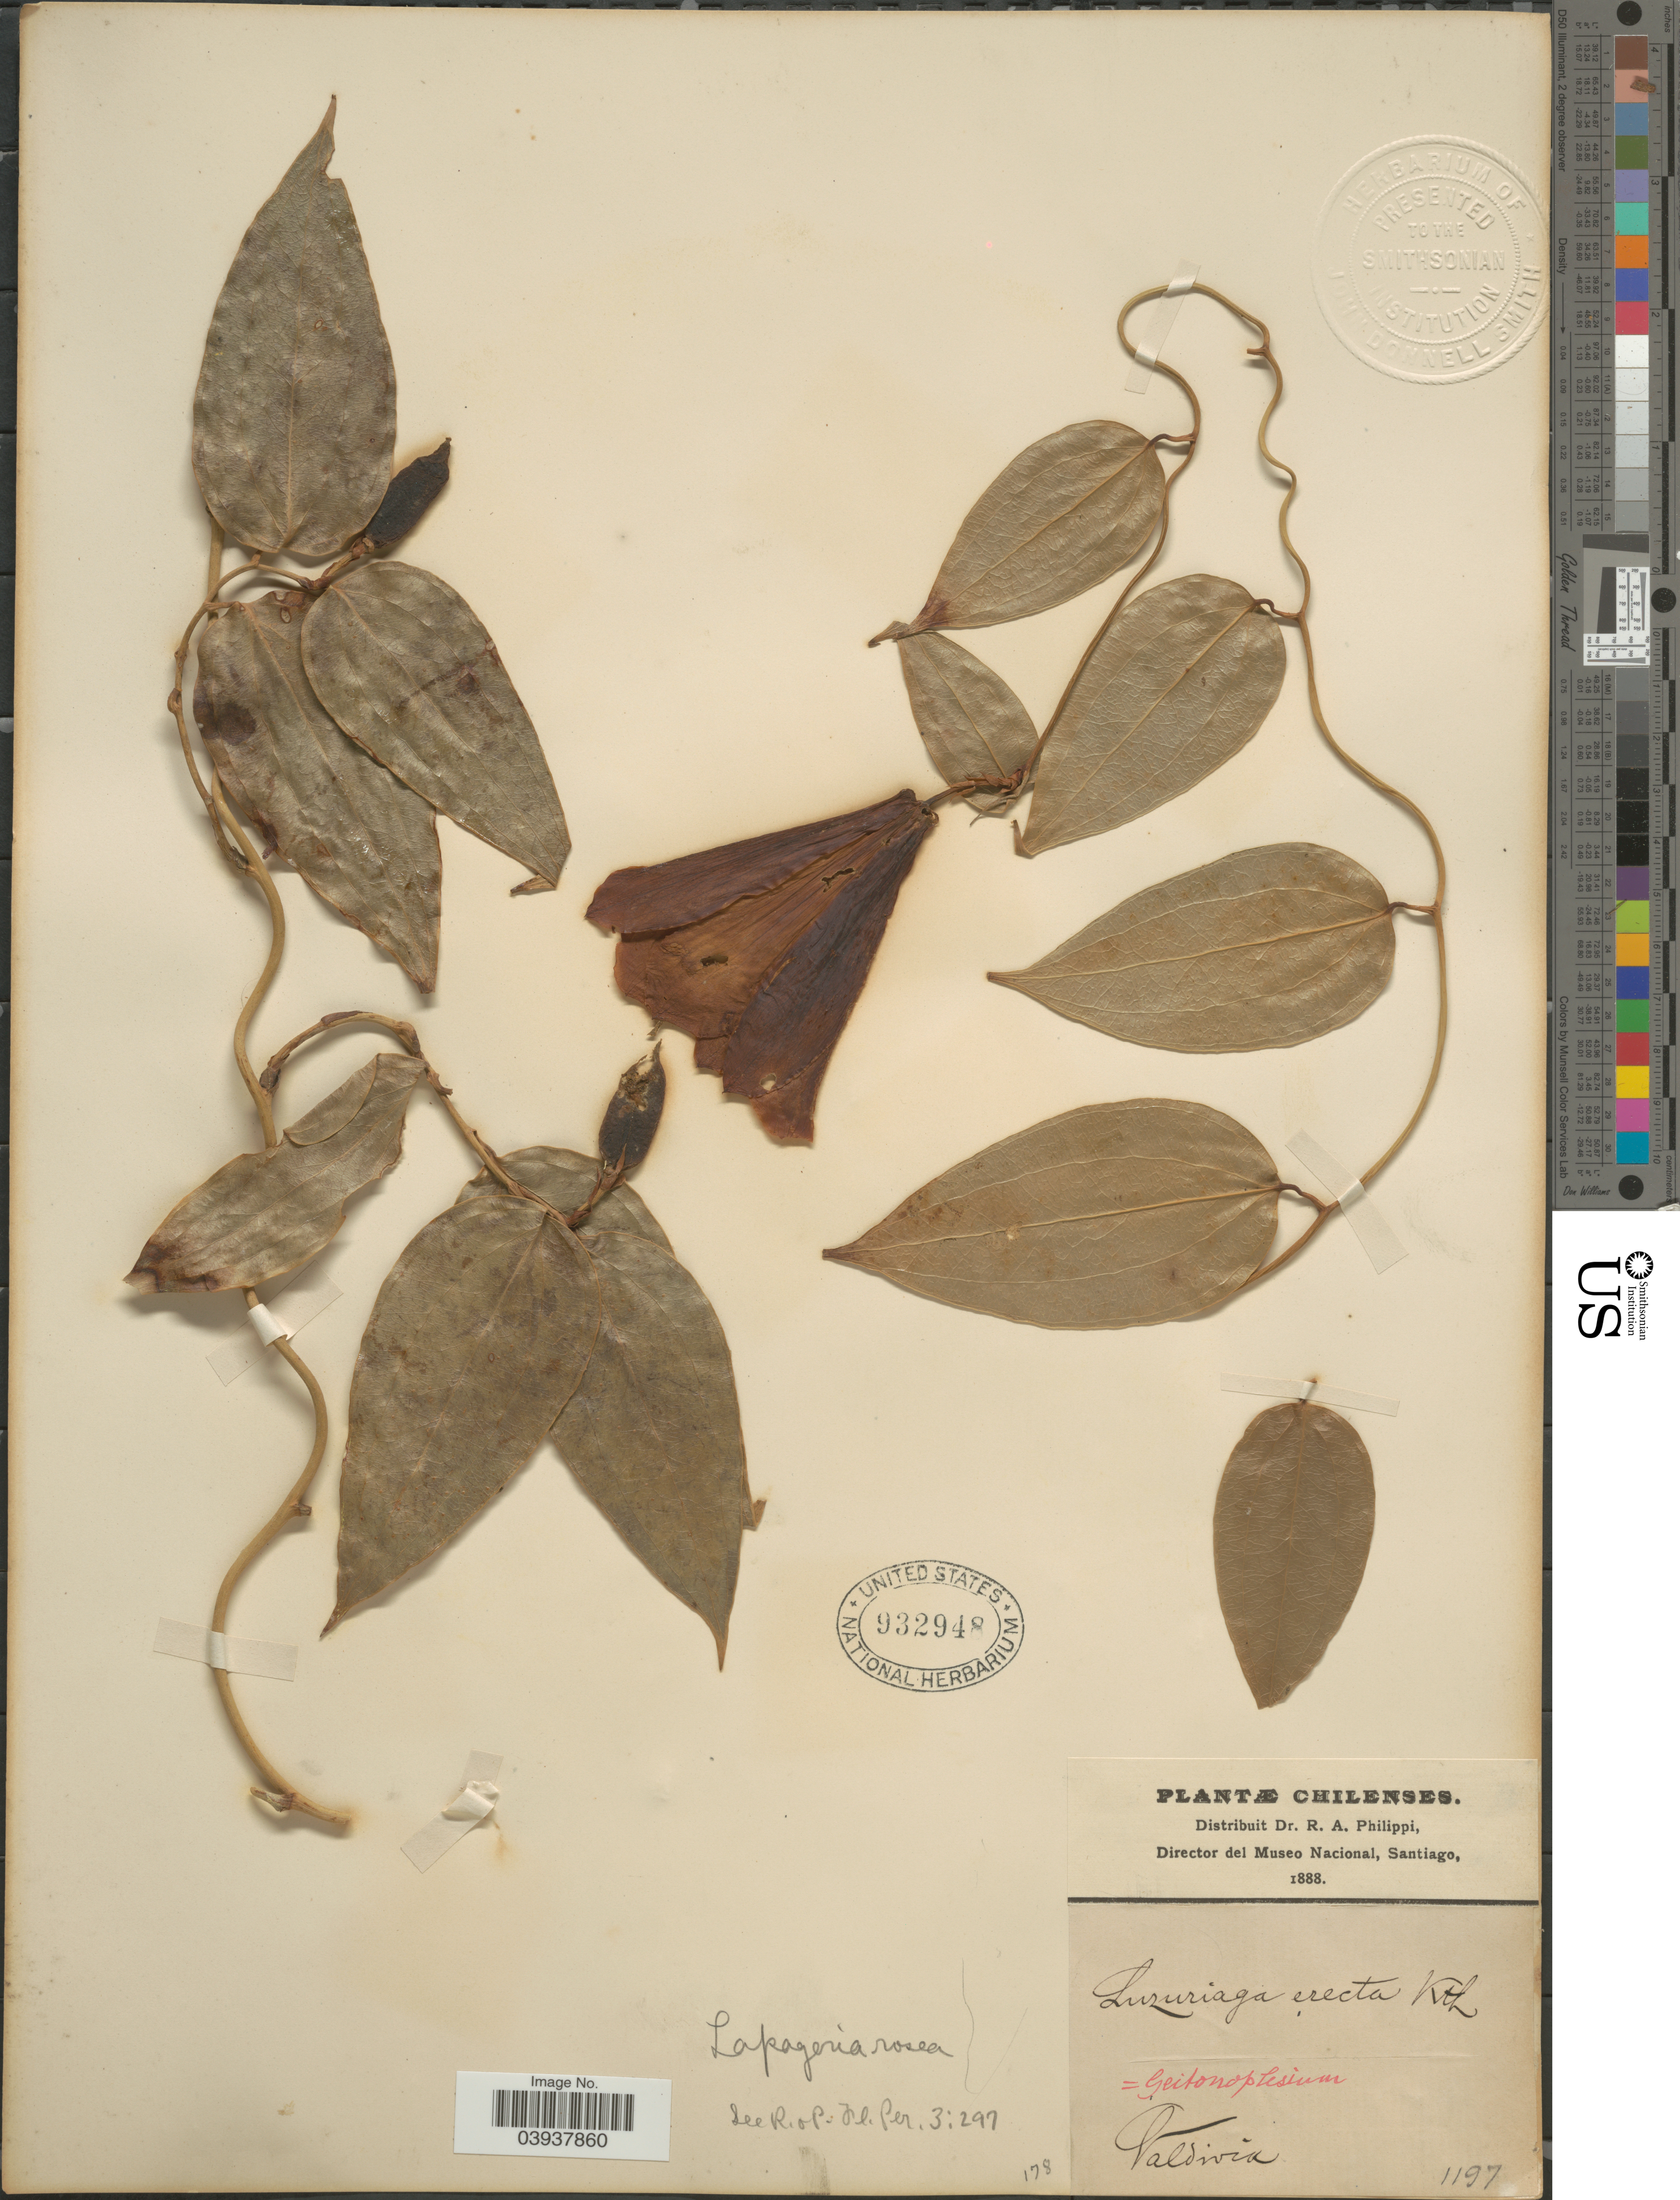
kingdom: Plantae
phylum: Tracheophyta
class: Liliopsida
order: Liliales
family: Philesiaceae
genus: Lapageria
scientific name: Lapageria rosea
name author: Ruiz & Pav.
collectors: ex. herb. R.A. Philippi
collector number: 1197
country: Chile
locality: Chilenses. Valdivia.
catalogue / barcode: US 932948